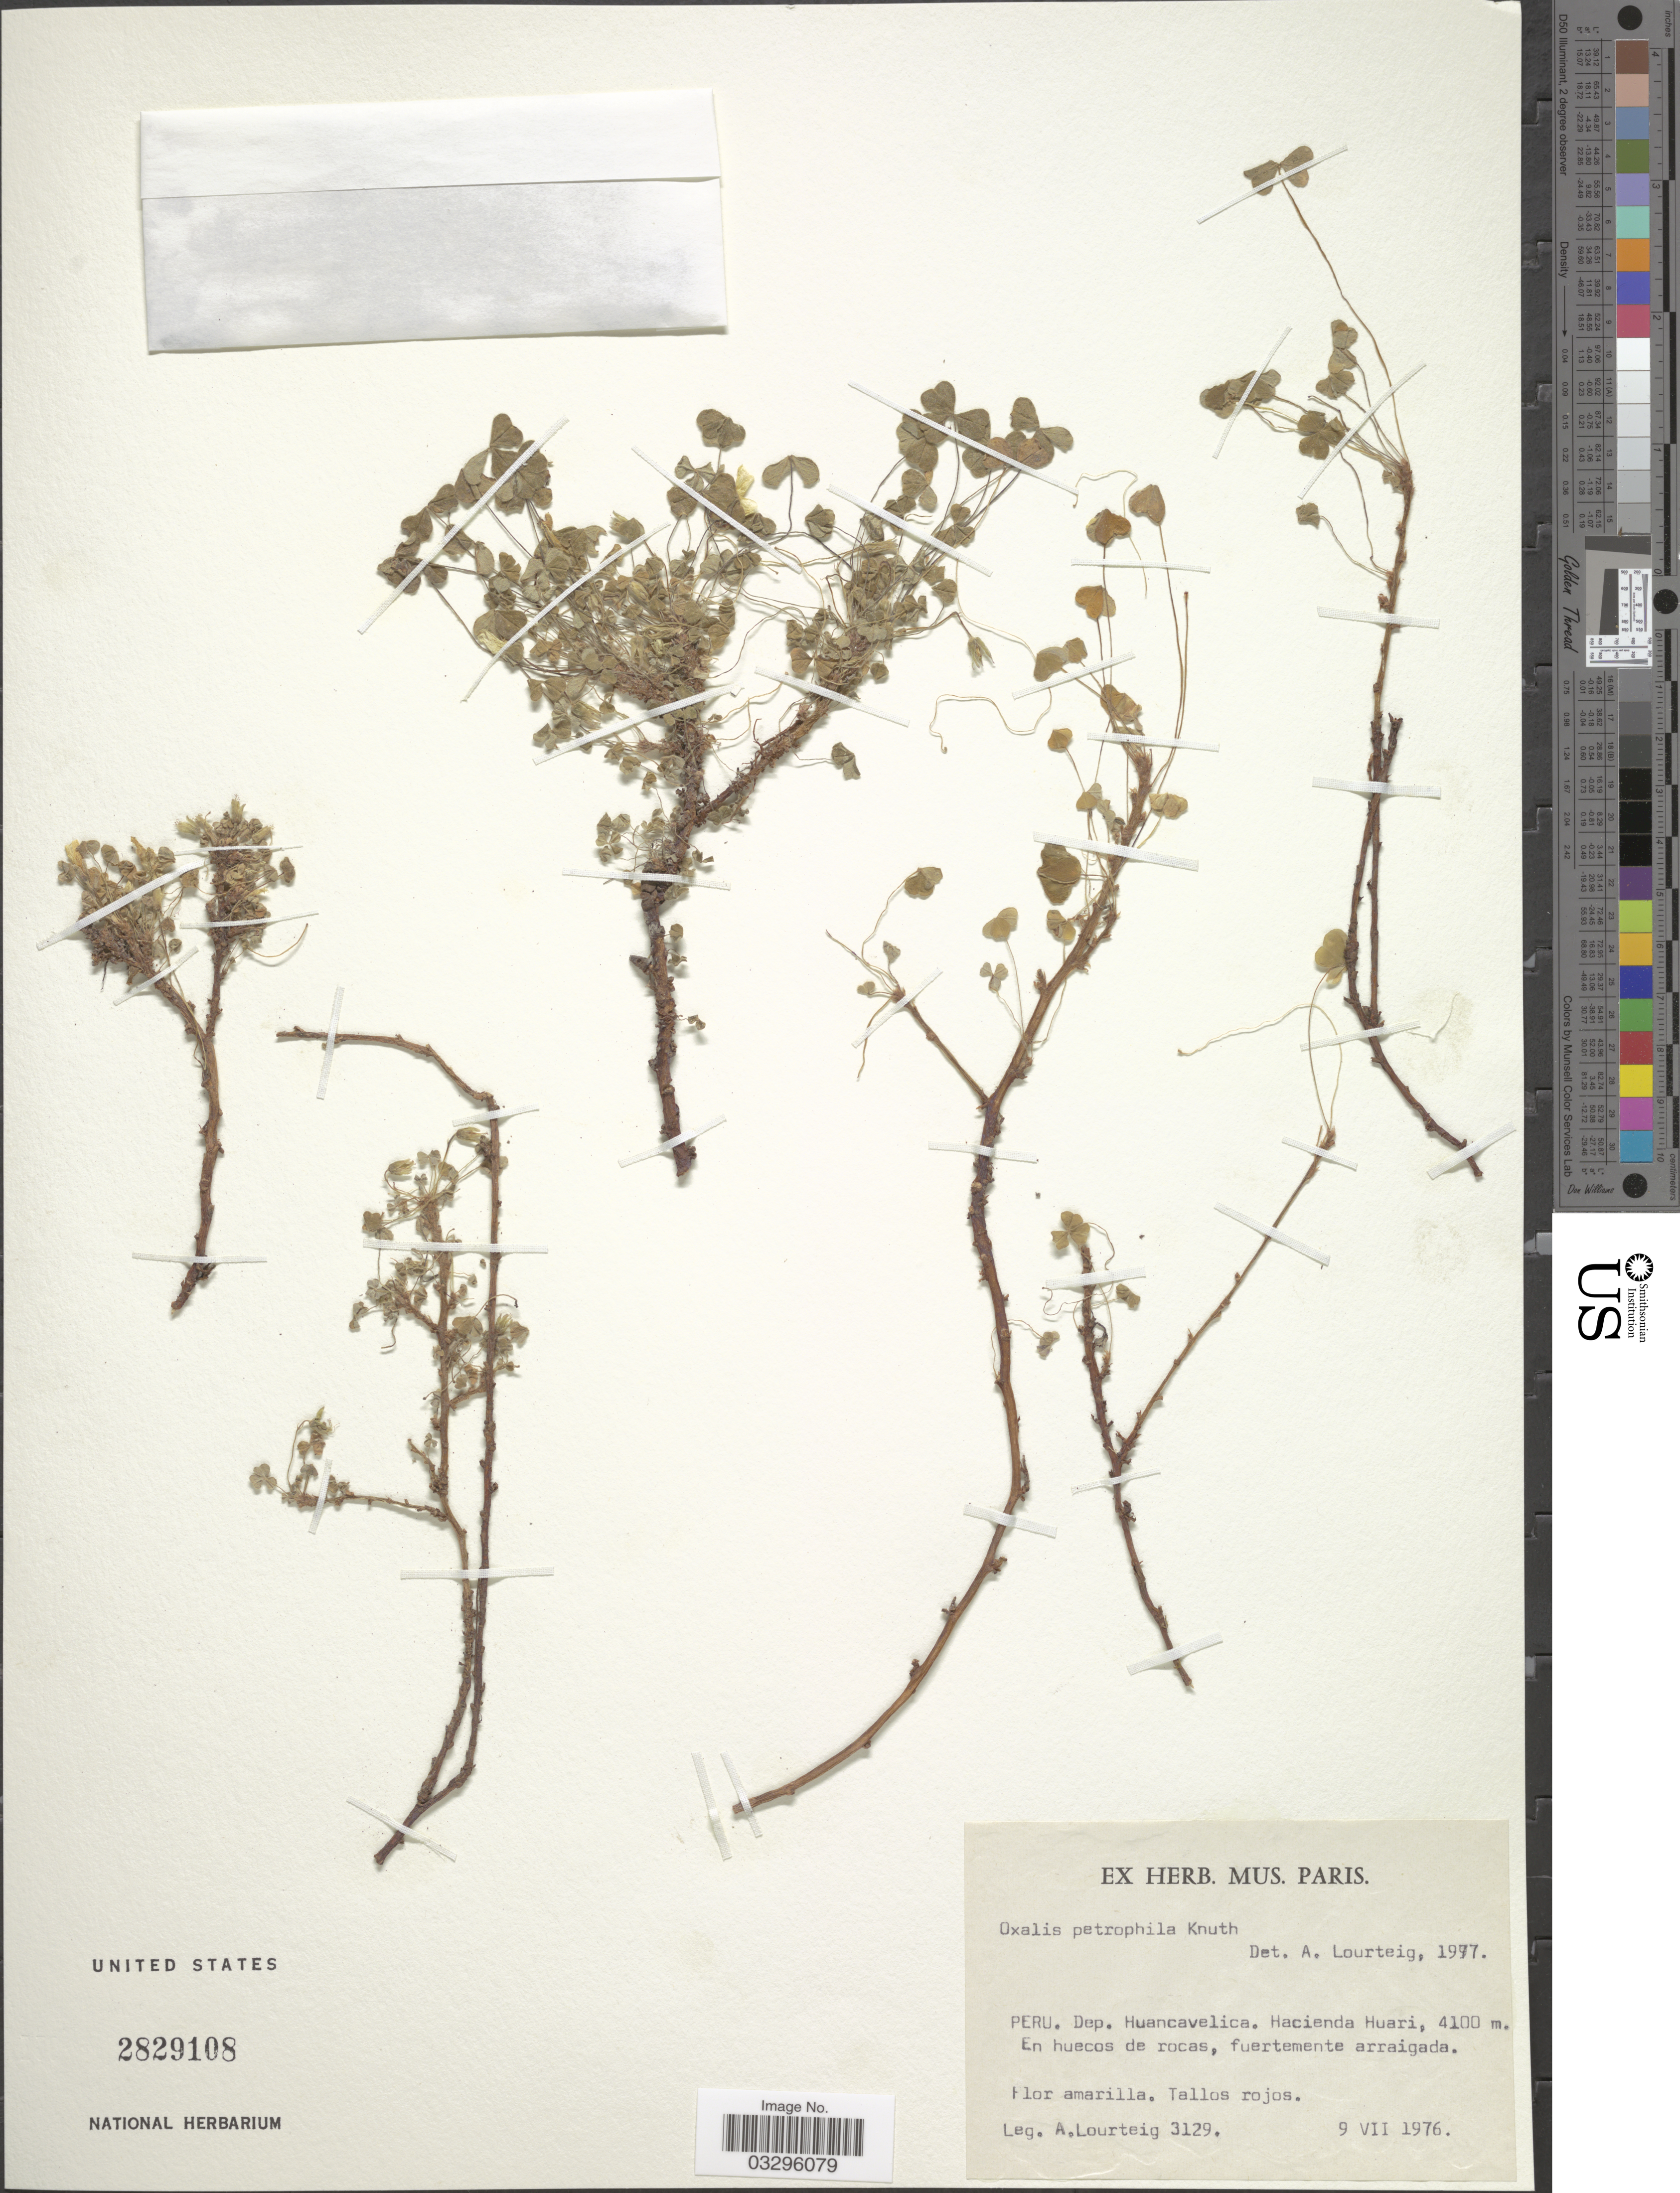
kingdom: Plantae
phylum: Tracheophyta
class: Magnoliopsida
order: Oxalidales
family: Oxalidaceae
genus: Oxalis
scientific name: Oxalis petrophila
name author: R. Knuth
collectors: A. Lourteig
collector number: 3129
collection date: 1976-07-09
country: Peru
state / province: Huancavelica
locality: Dep. Huancavelica. Hacienda Huari.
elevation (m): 4100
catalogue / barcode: US 2829108